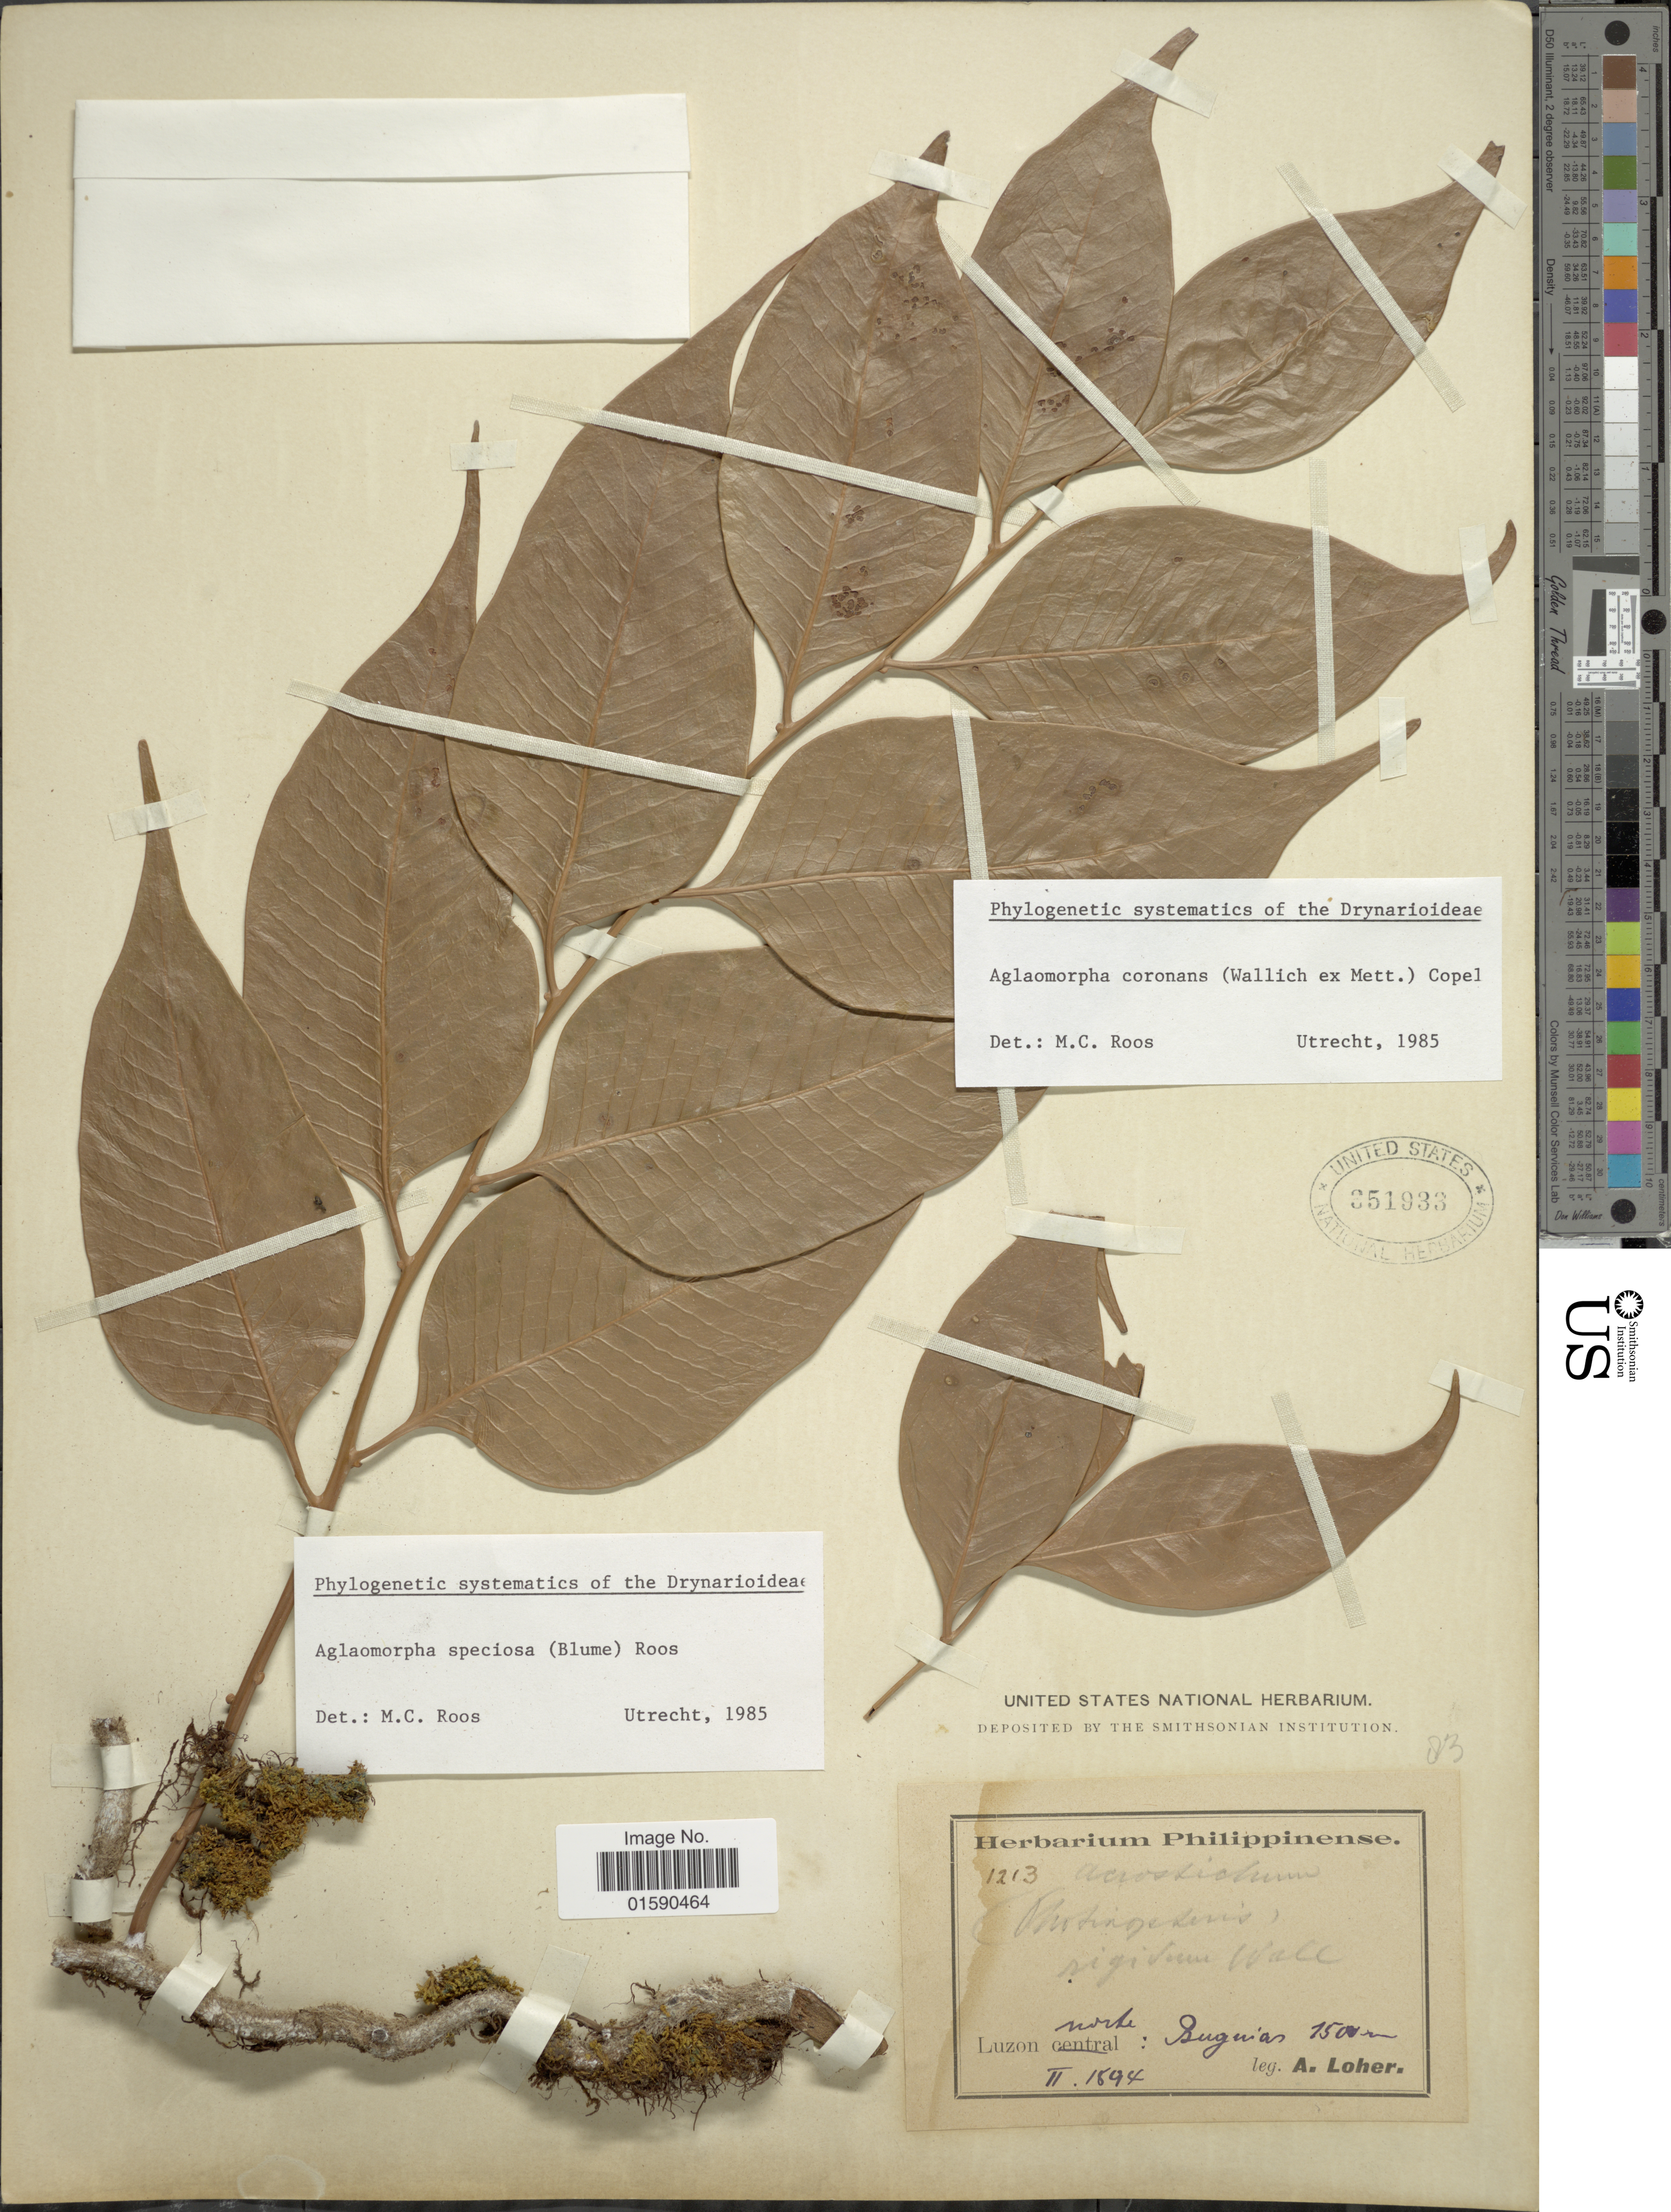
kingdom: Plantae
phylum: Tracheophyta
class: Polypodiopsida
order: Polypodiales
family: Polypodiaceae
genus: Aglaomorpha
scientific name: Aglaomorpha speciosa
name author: (Blume) M.C. Roos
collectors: A. Loher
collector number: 1213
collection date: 1894-02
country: Philippines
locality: Luzon Norte: Buguias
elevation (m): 1500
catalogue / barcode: US 351933